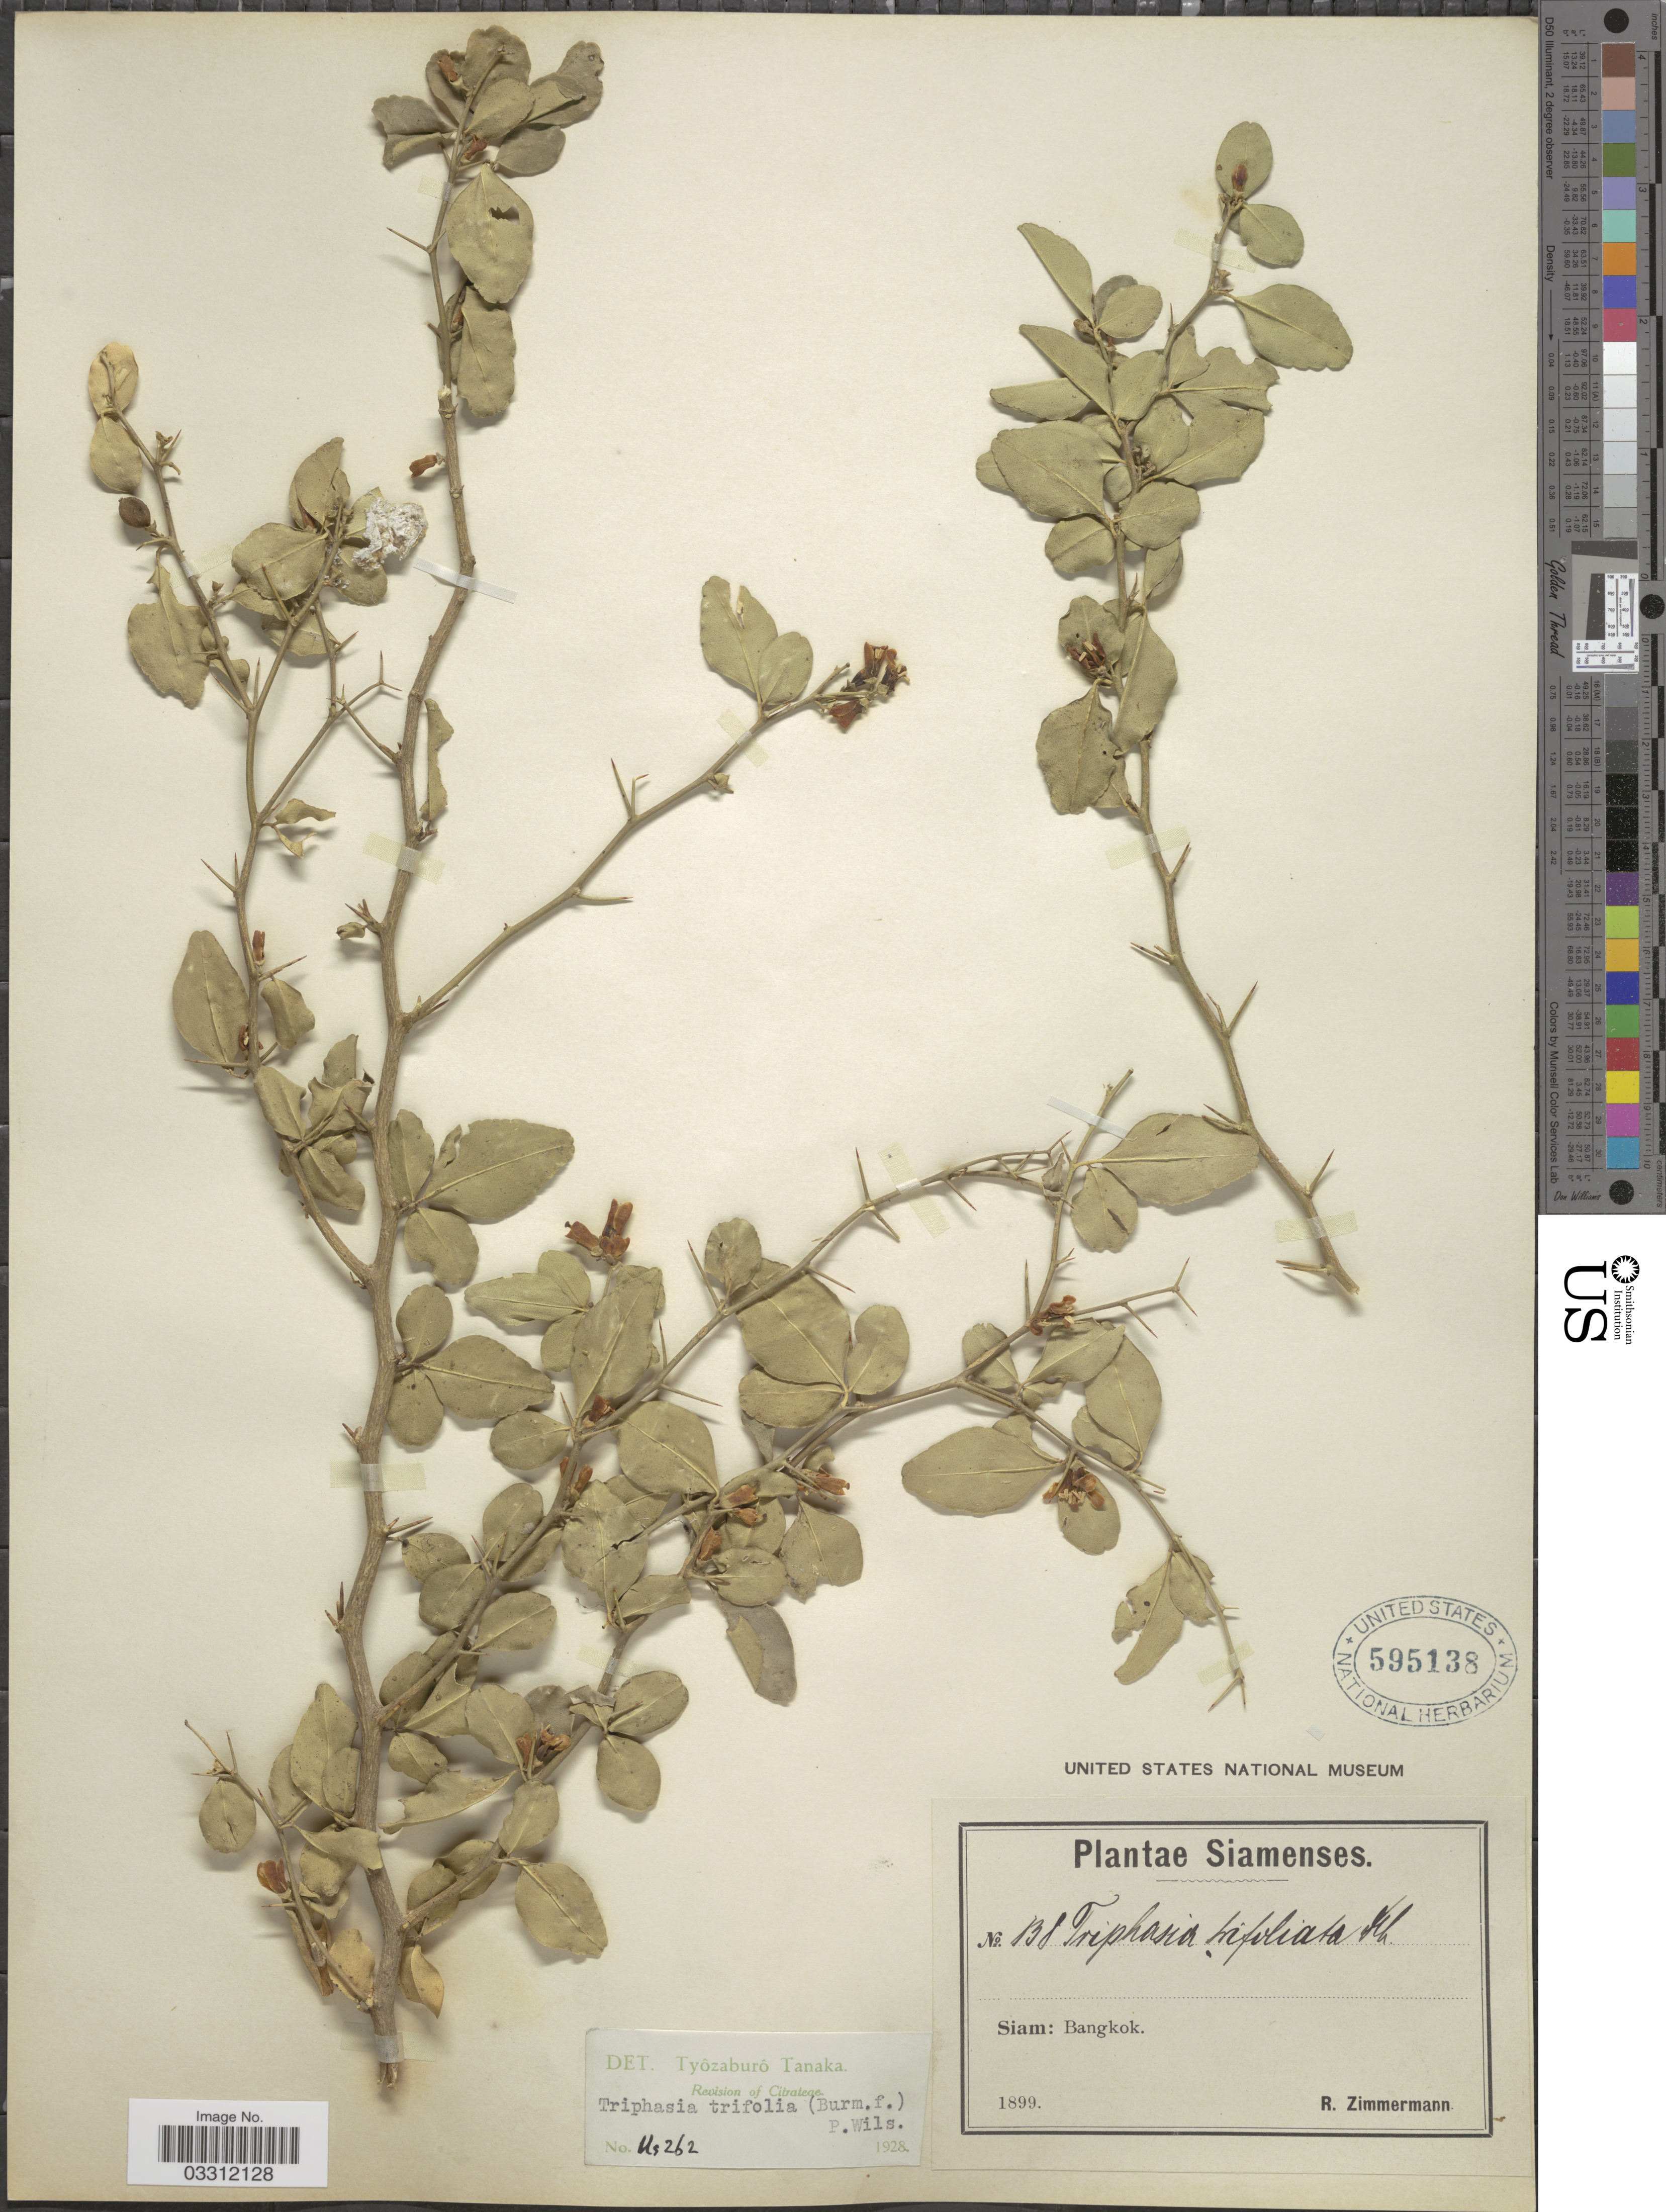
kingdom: Plantae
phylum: Tracheophyta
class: Magnoliopsida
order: Sapindales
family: Rutaceae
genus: Triphasia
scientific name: Triphasia trifoliata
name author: DC.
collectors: R. Zimmermann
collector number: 138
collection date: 1899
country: Thailand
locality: Siam: Bangkok.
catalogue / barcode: US 595138